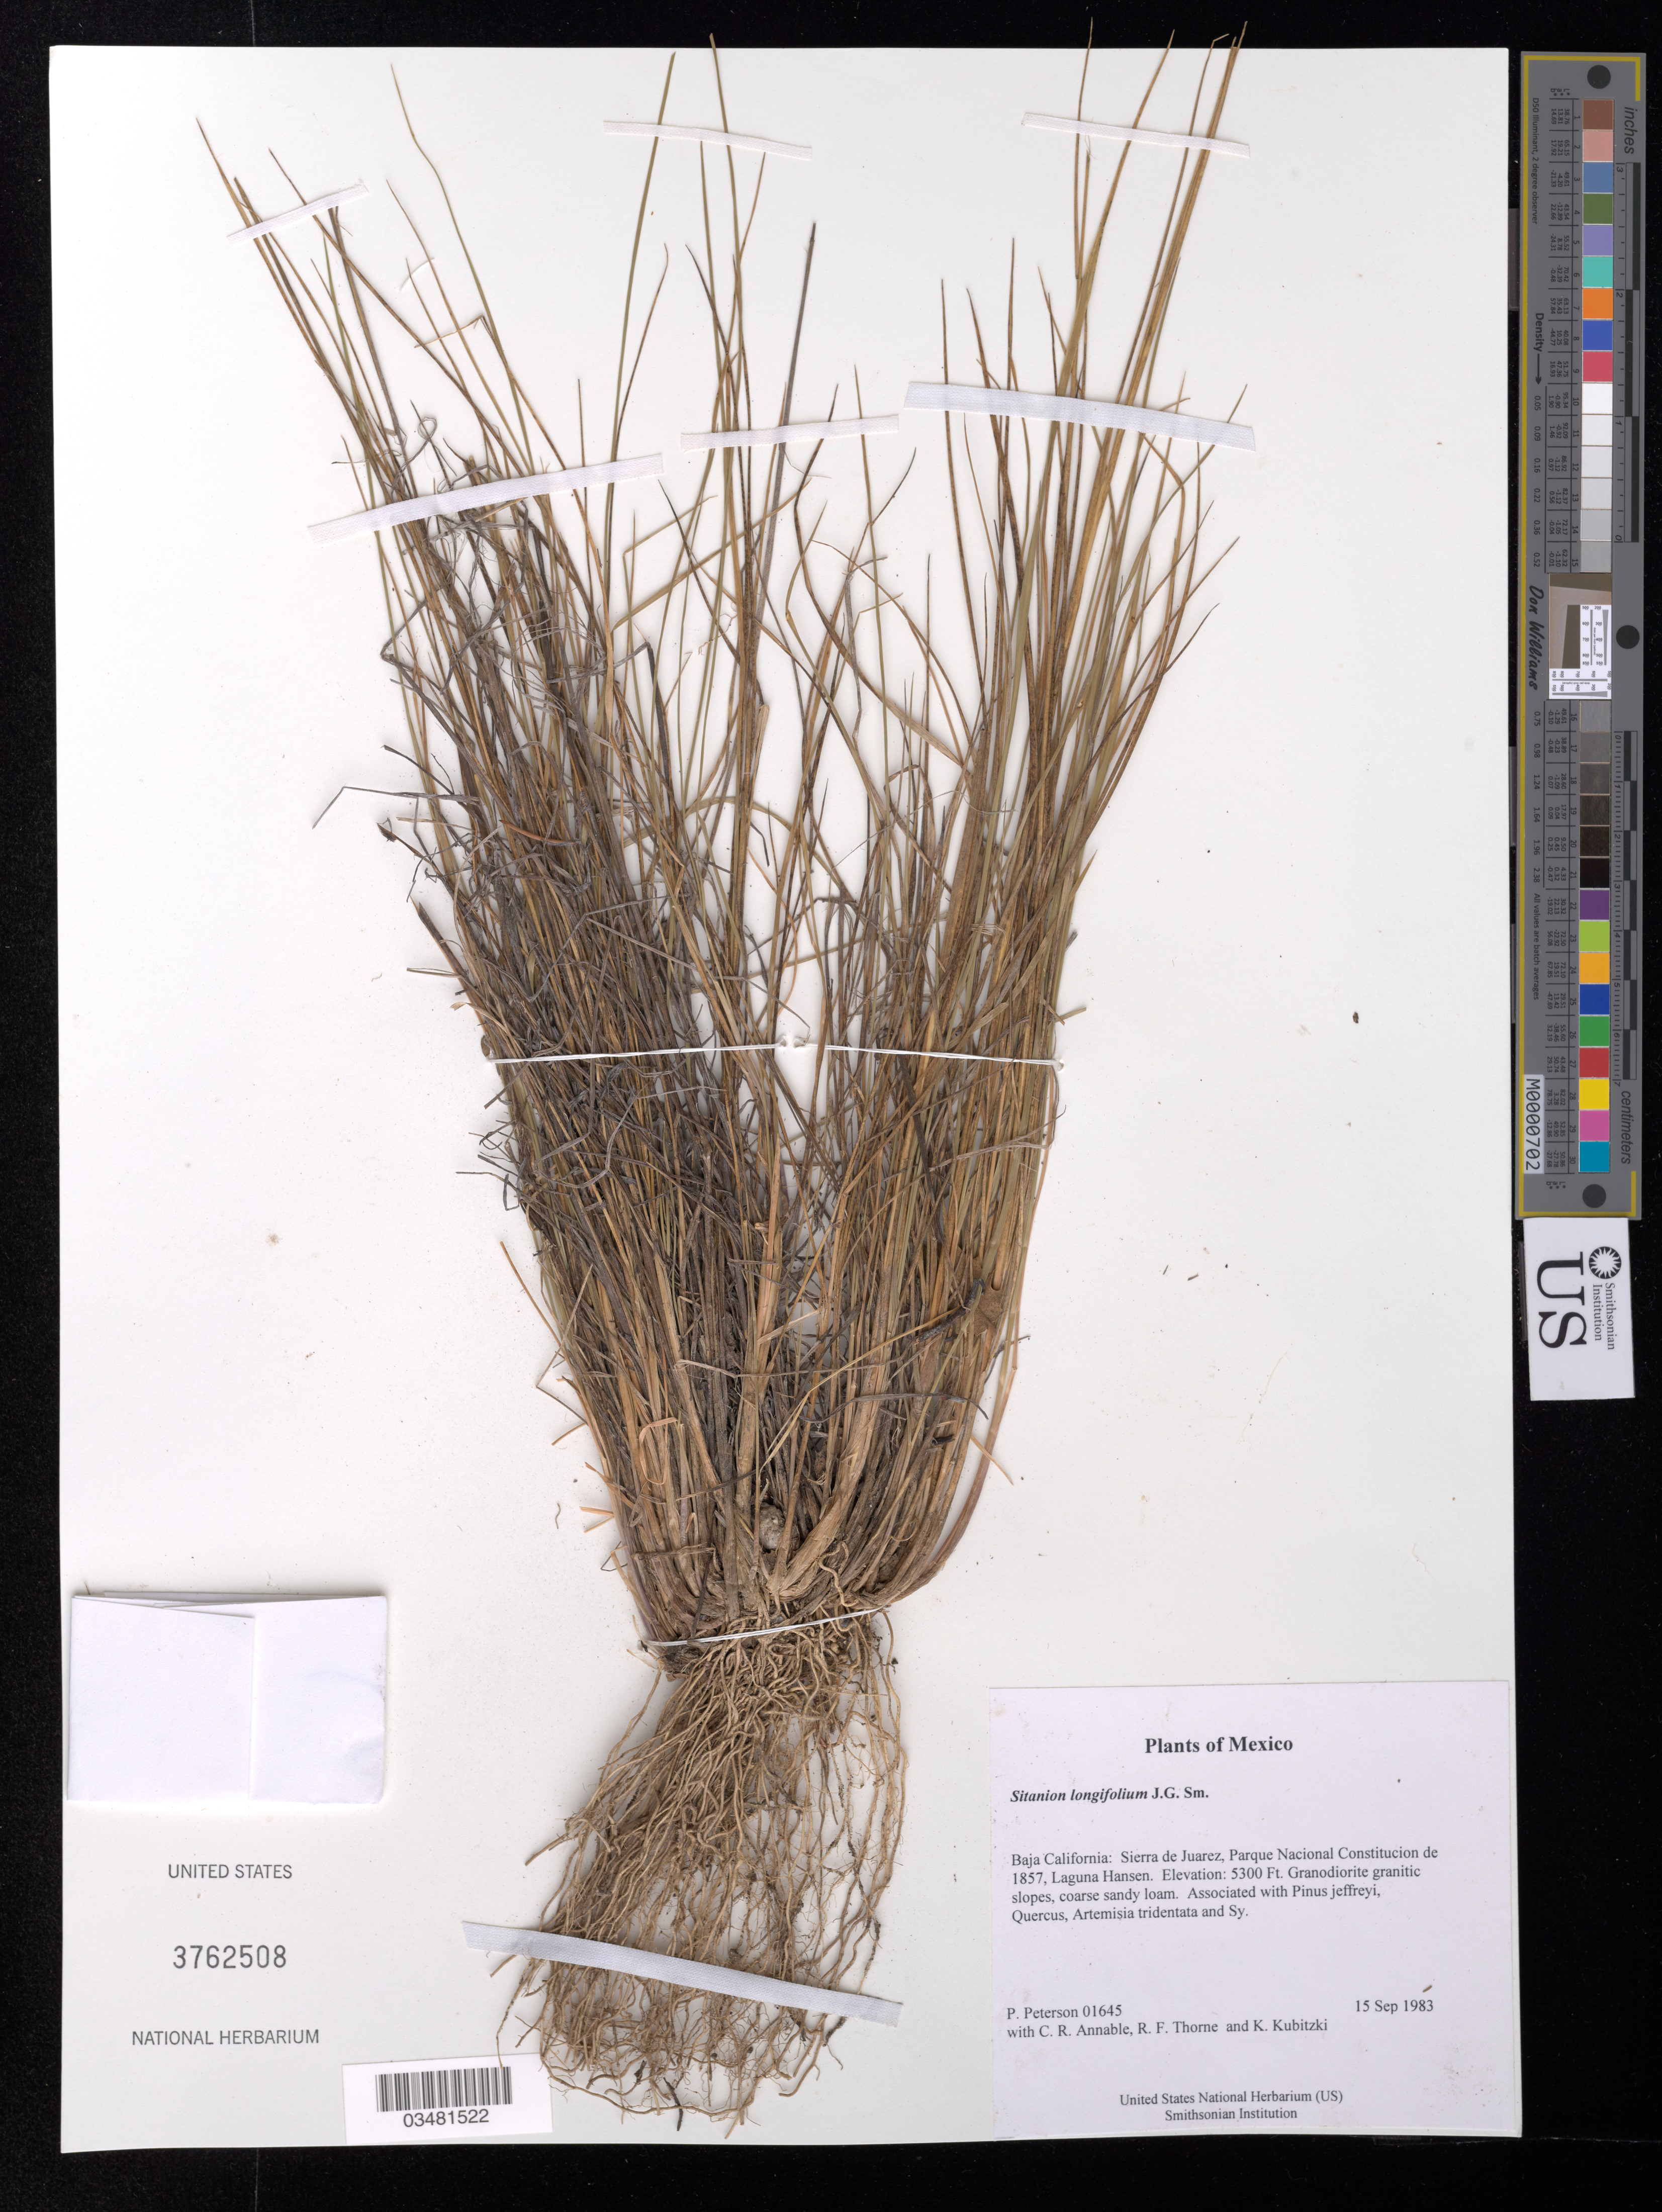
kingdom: Plantae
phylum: Tracheophyta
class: Liliopsida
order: Poales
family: Poaceae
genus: Sitanion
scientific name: Sitanion longifolium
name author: J.G. Sm.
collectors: P. M. Peterson, C. R. Annable, R. F. Thorne & K. Kubitzki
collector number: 01645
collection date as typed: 15 Sep 1983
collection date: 1983-09-15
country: Mexico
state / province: Baja California Norte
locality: Sierra de Juarez, Parque Nacional Constitucion de 1857, Laguna Hansen.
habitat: Granodiorite granitic slopes, coarse sandy loam. Associated with Pinus jeffreyi, Quercus, Artemisia tridentata and Sy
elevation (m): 1615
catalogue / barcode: US 3762508